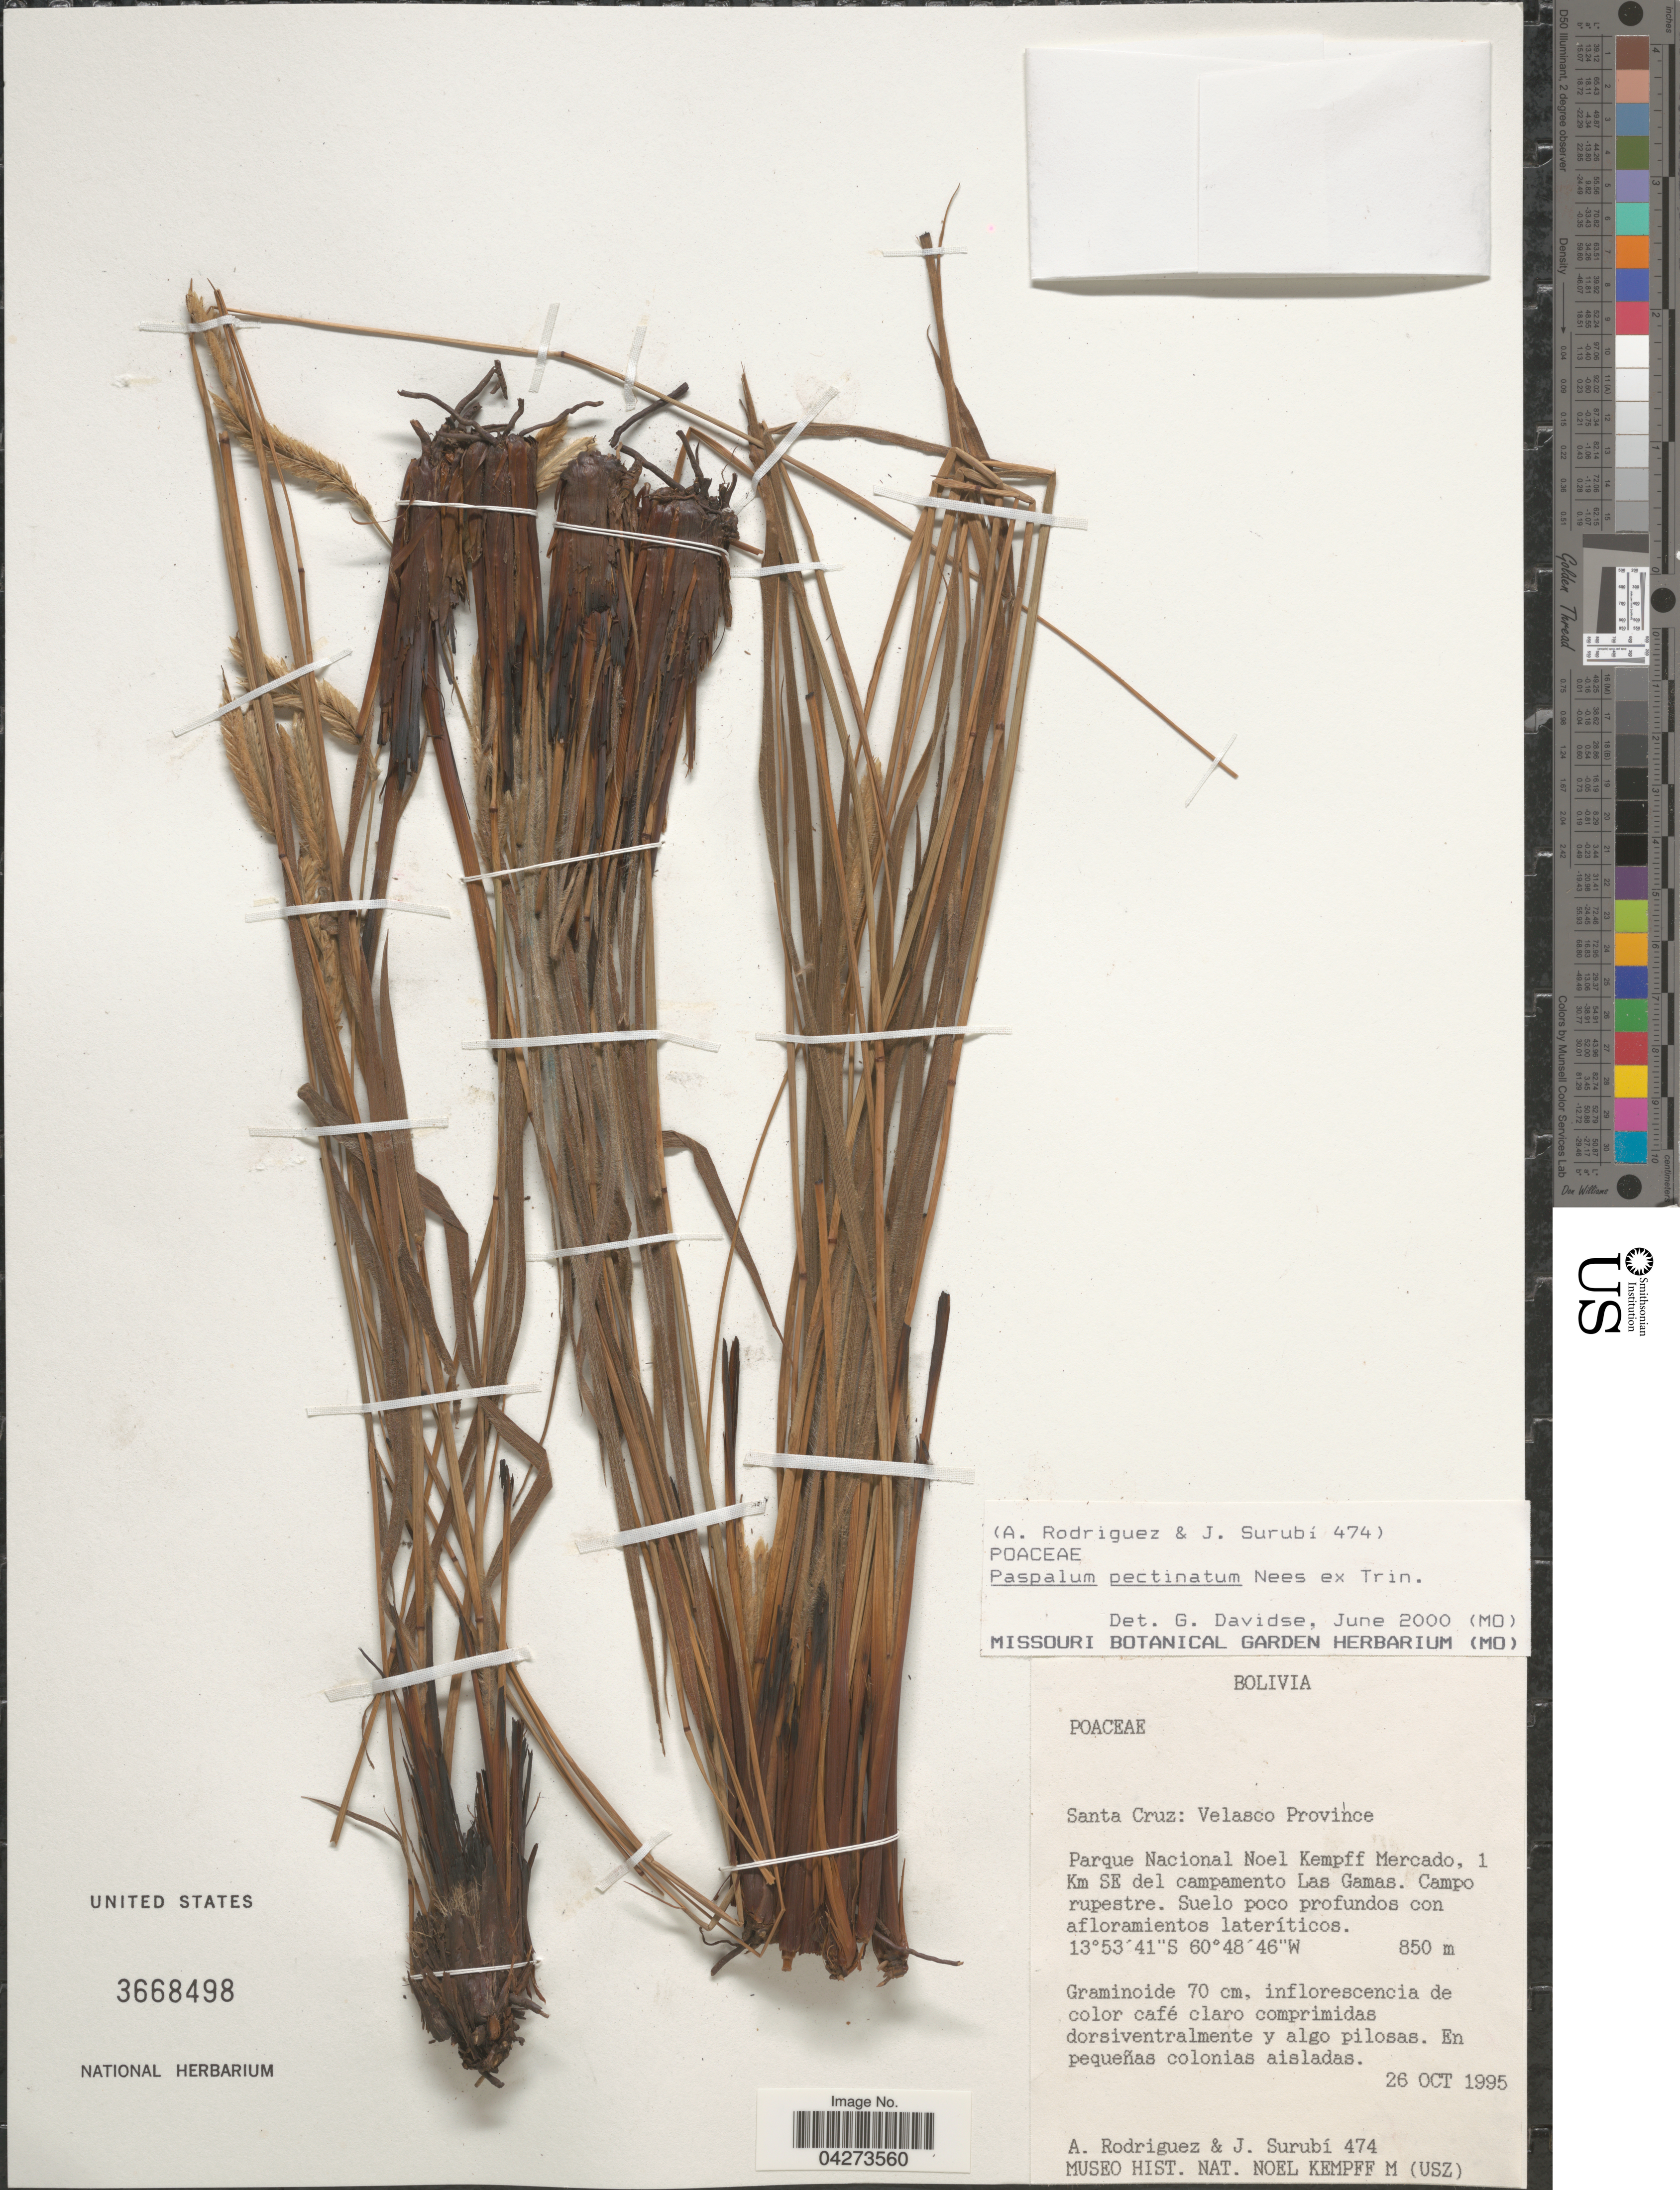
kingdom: Plantae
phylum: Tracheophyta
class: Liliopsida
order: Poales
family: Poaceae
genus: Paspalum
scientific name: Paspalum pectinatum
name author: Nees ex Trin.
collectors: A. Rodriguez & J. Surubí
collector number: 474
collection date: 1995-10-26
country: Bolivia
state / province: Santa Cruz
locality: Velasco Province. Parque Nacional Noel Kempff Mercado, 1 Km SE del campamento Las Gamas. Campo rupestre.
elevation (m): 850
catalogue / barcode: US 3668498